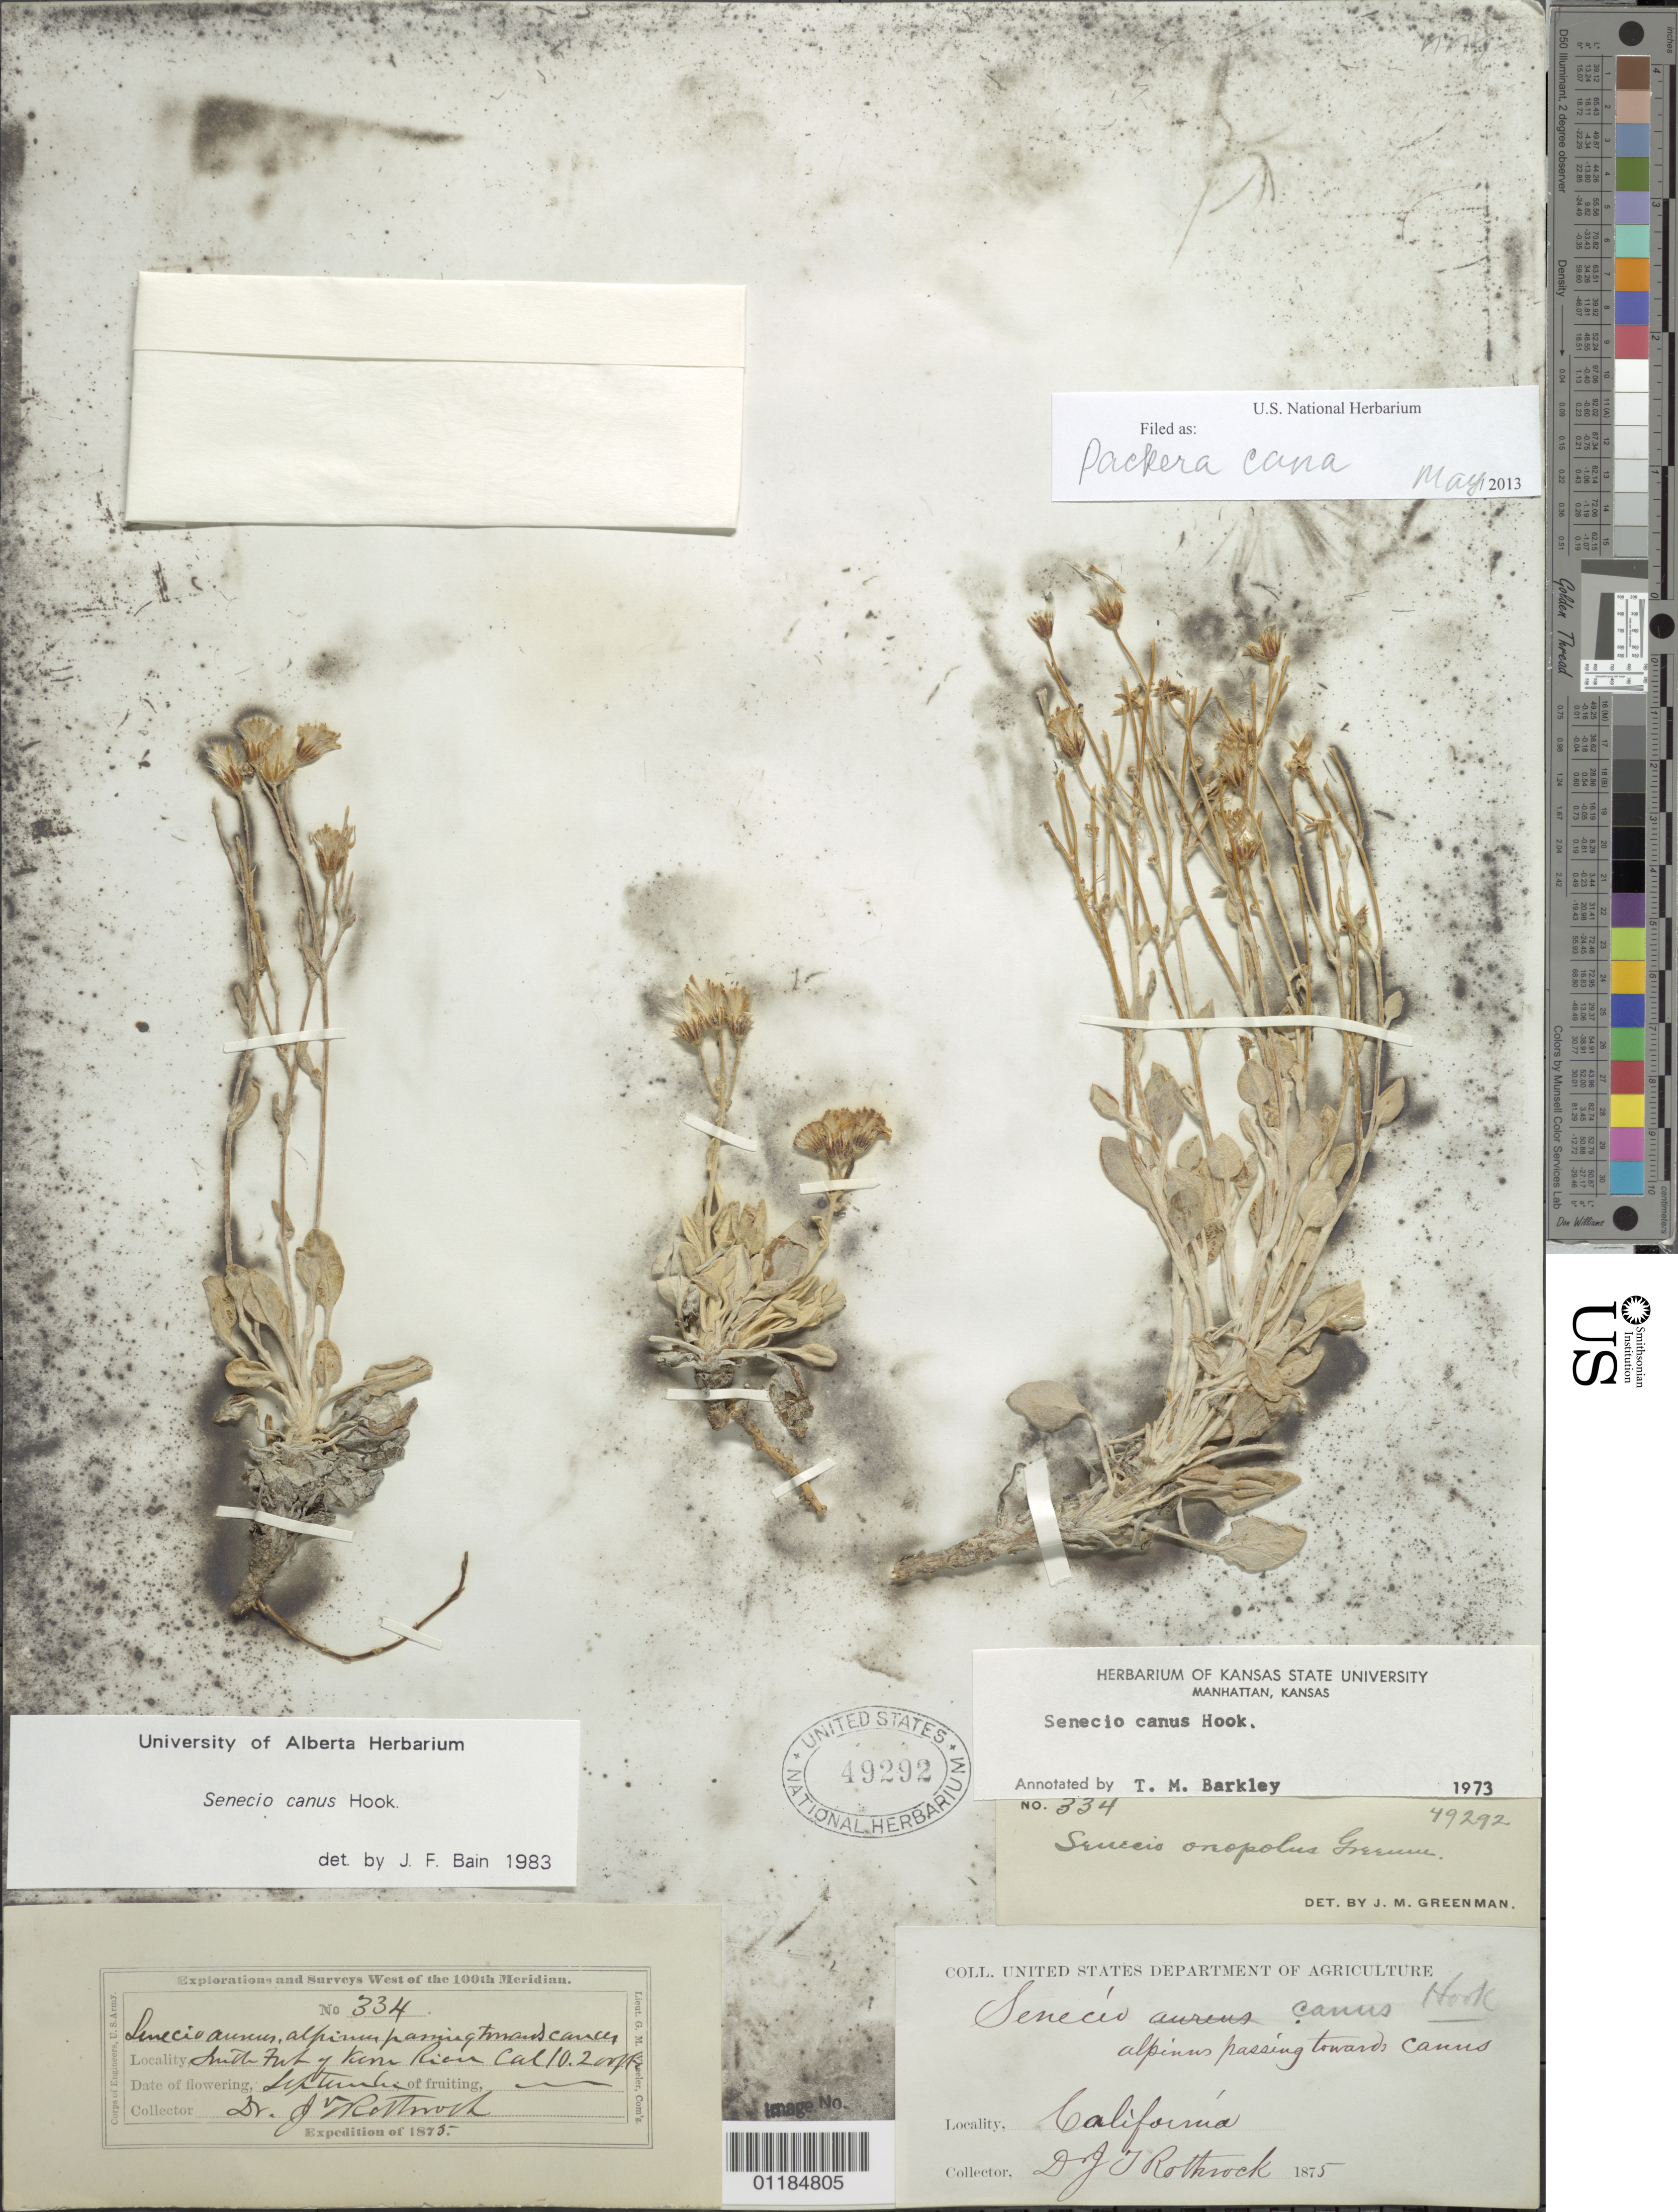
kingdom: Plantae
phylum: Tracheophyta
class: Magnoliopsida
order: Asterales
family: Asteraceae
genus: Packera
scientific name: Packera cana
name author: (Hook.) W.A. Weber & Á. Löve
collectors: J. T. Rothrock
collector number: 334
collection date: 1875-09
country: United States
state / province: California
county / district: Kern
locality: South Fork of Kern River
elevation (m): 3109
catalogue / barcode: US 49292